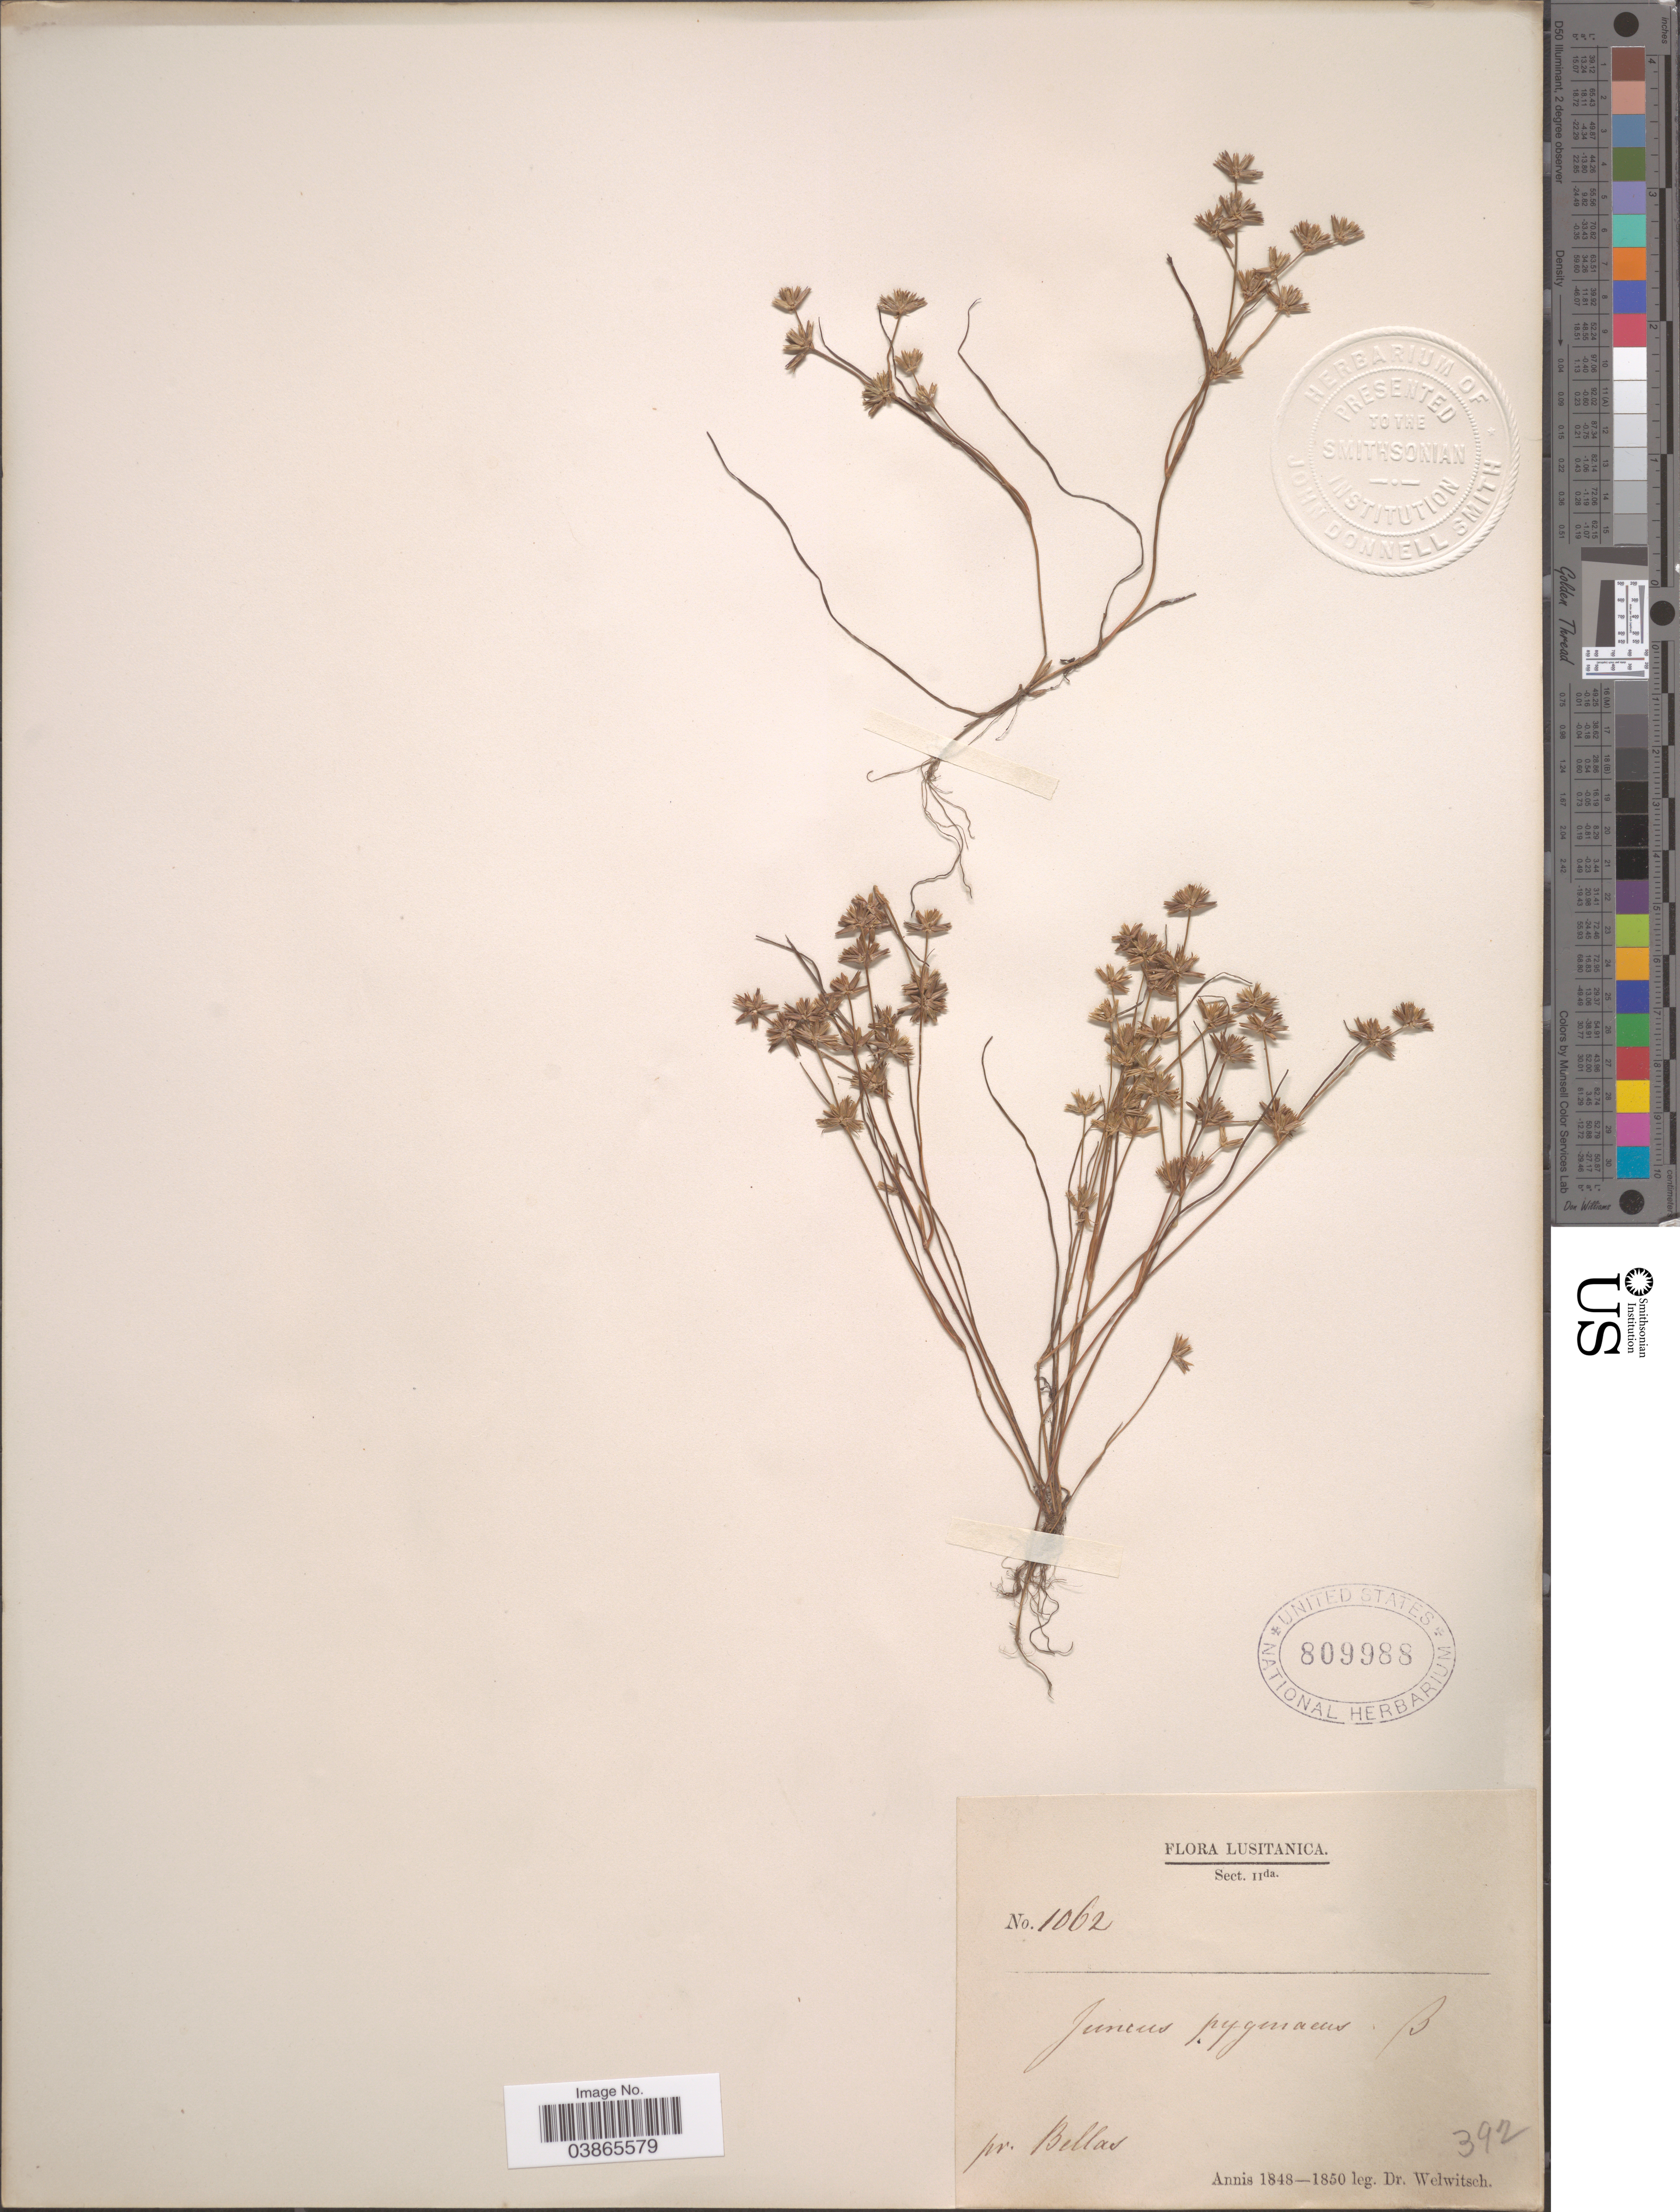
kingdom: Plantae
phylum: Tracheophyta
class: Liliopsida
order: Poales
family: Juncaceae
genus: Juncus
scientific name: Juncus pygmaeus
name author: Rich. ex Thuill.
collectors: -. Welwitsch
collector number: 1062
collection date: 1848/1850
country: Portugal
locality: Lusitanica. Pr. Bellas.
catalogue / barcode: US 809988